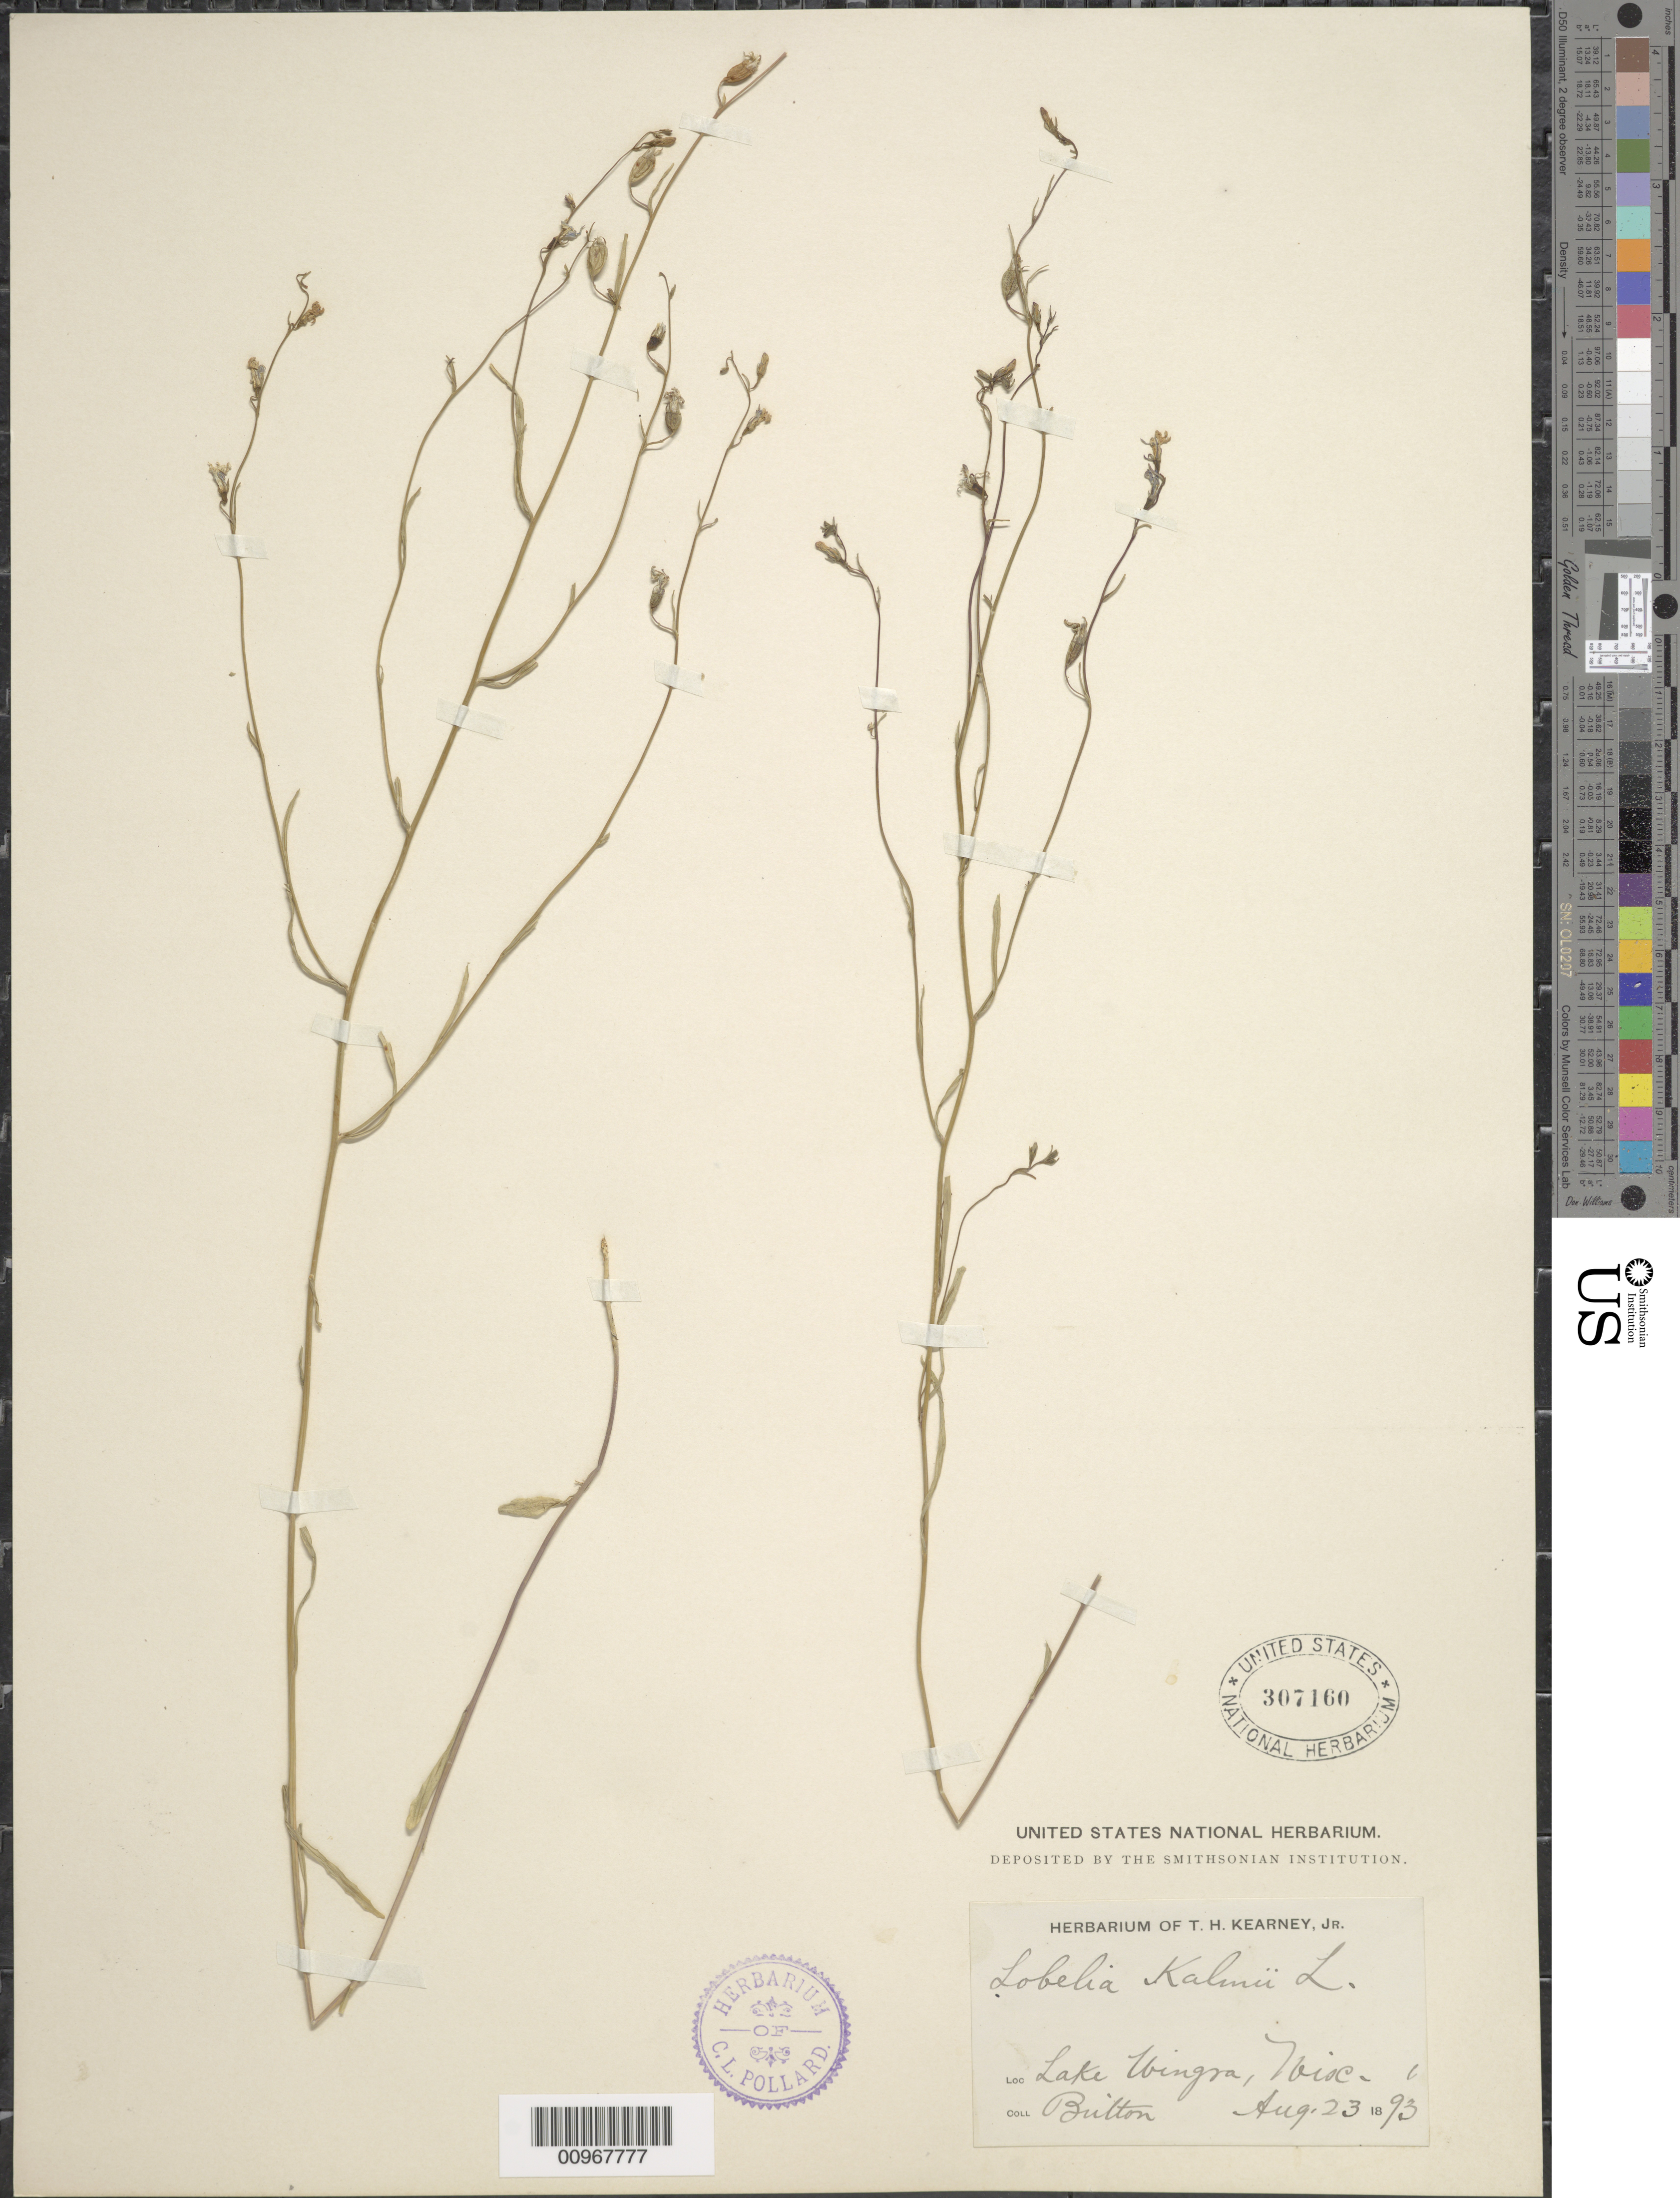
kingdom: Plantae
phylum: Tracheophyta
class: Magnoliopsida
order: Asterales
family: Campanulaceae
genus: Lobelia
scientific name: Lobelia kalmii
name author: L.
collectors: Britton, --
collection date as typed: Aug. 23, 1893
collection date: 1893-08-23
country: United States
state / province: Wisconsin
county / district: Dane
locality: Lake Wingra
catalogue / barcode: US 307160